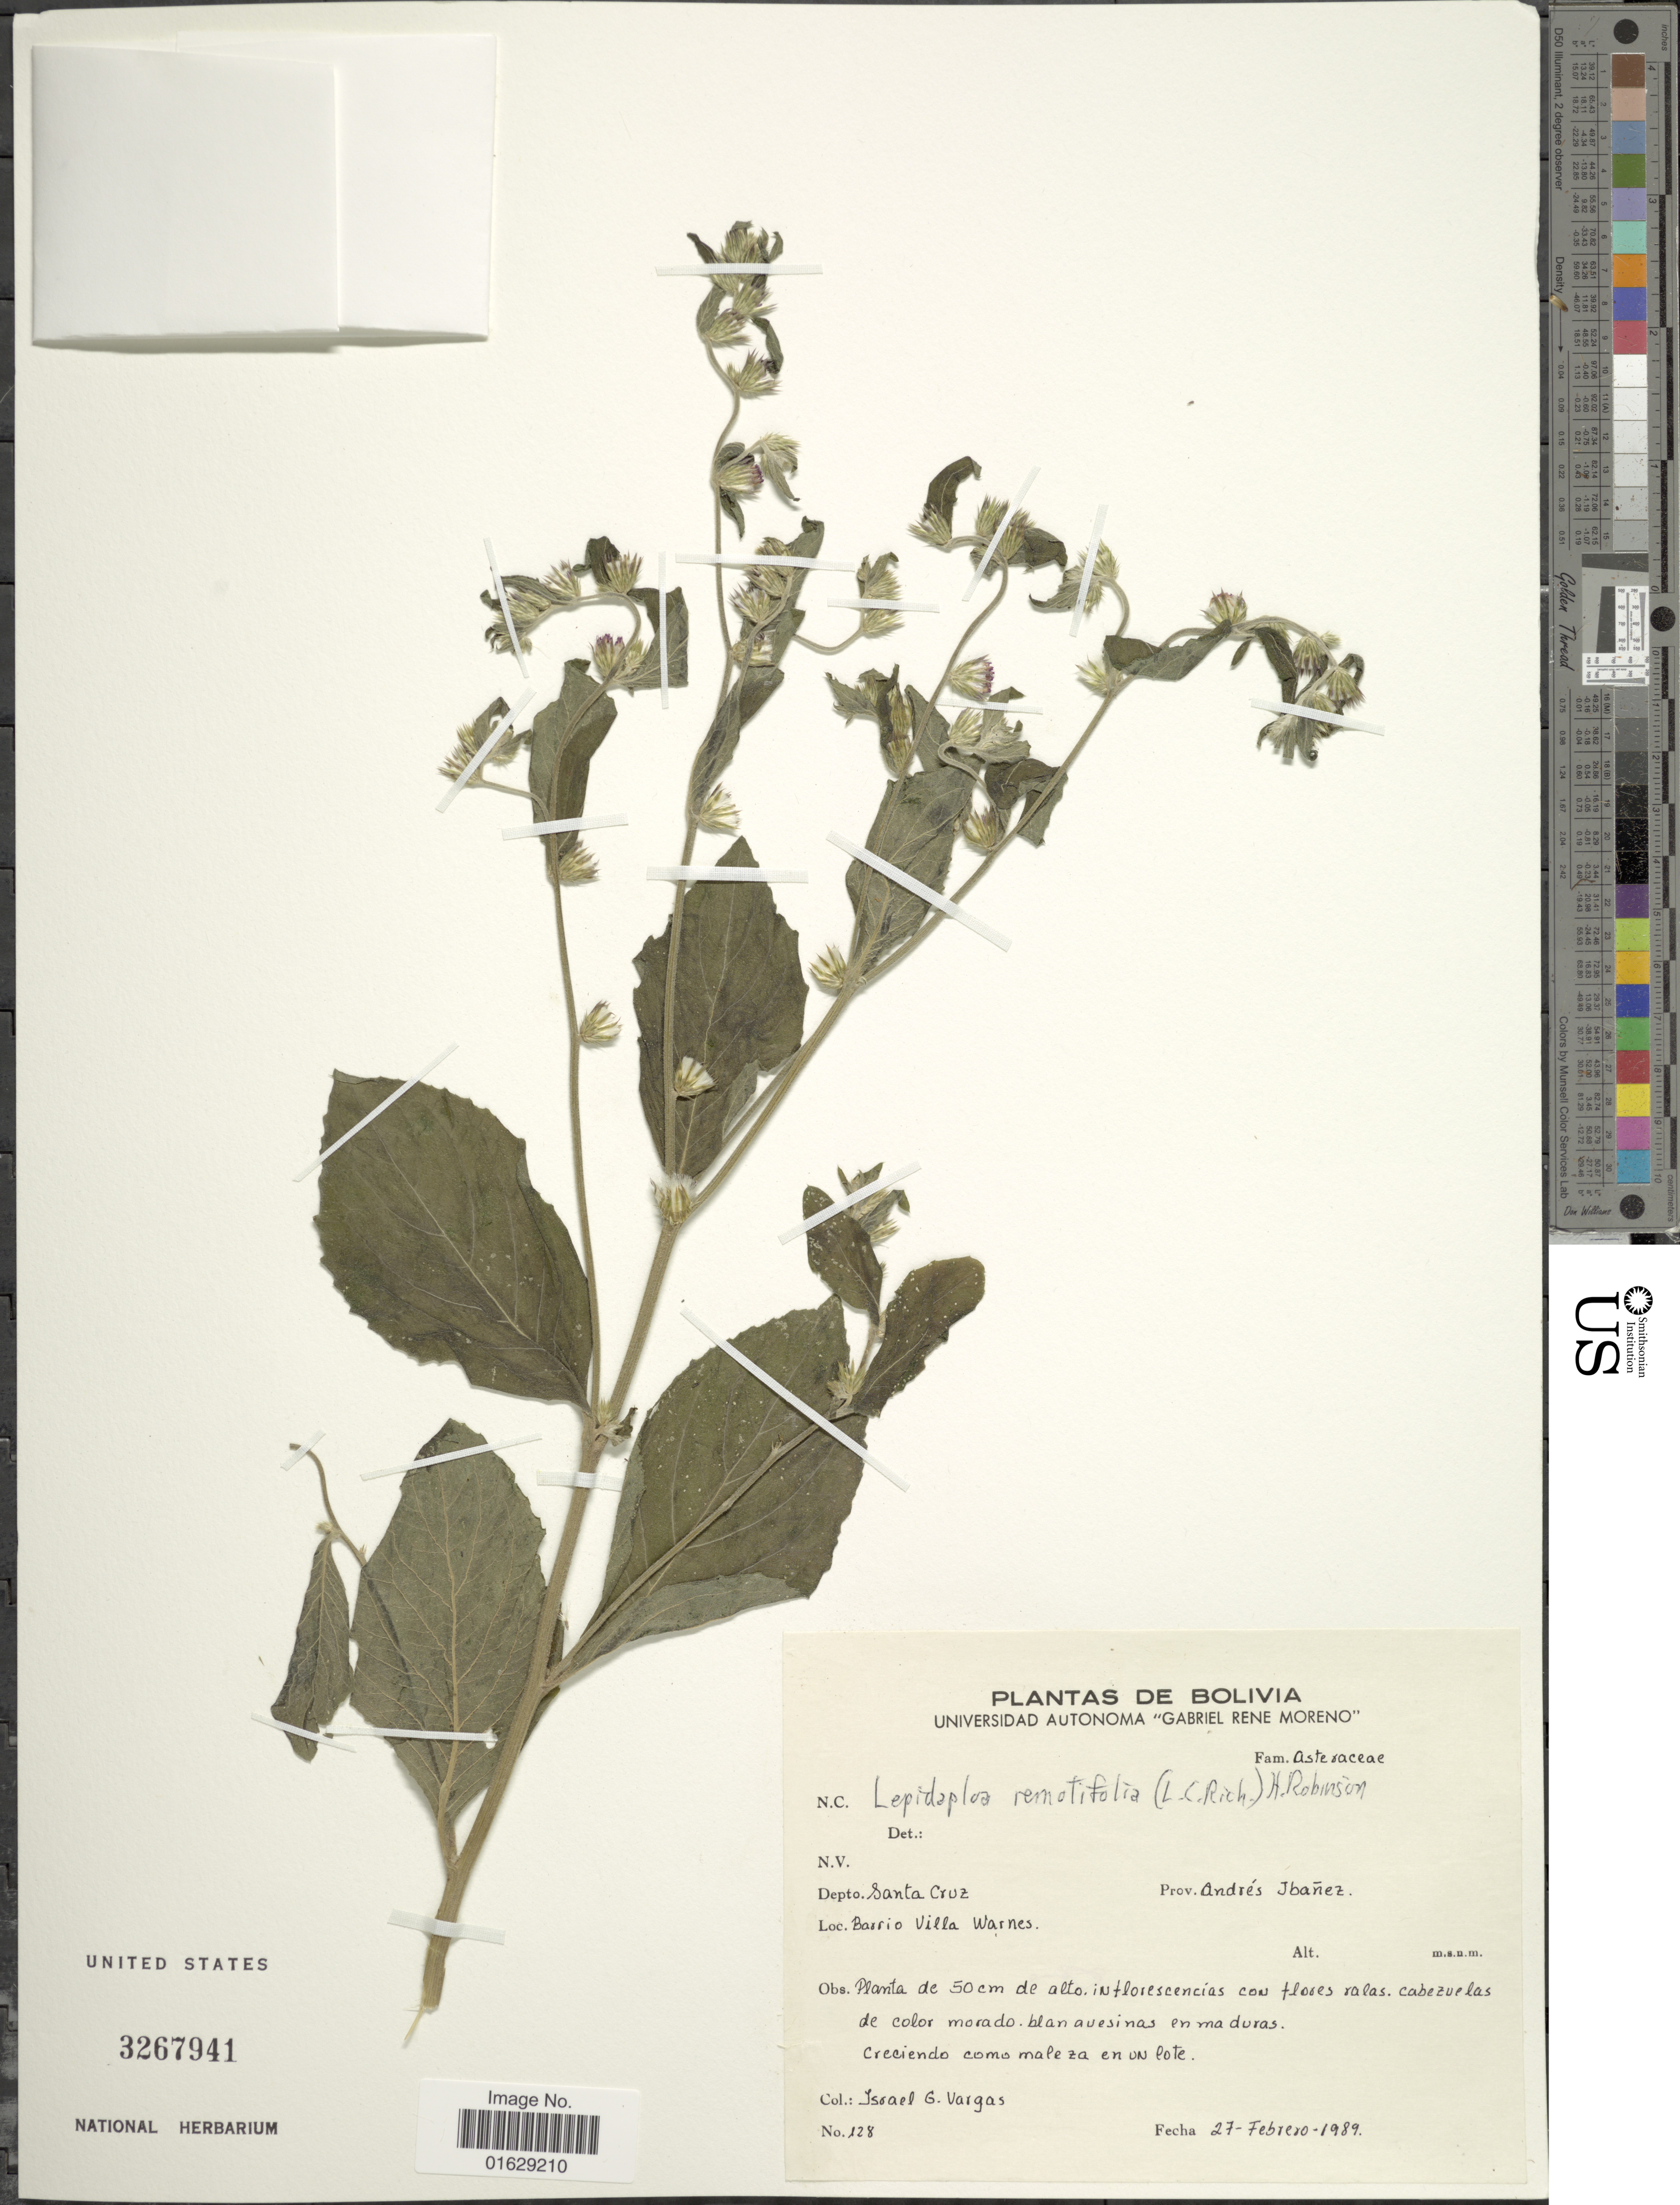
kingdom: Plantae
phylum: Tracheophyta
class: Magnoliopsida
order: Asterales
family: Asteraceae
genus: Lepidaploa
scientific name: Lepidaploa remotiflora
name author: (Rich.) H. Rob.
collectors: I. Vargas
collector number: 128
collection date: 1989-02-27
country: Bolivia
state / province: Santa Cruz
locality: Depto. Santa Cruz, Bario Villa Warnes, Prov. Andres Ibanez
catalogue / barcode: US 3267941